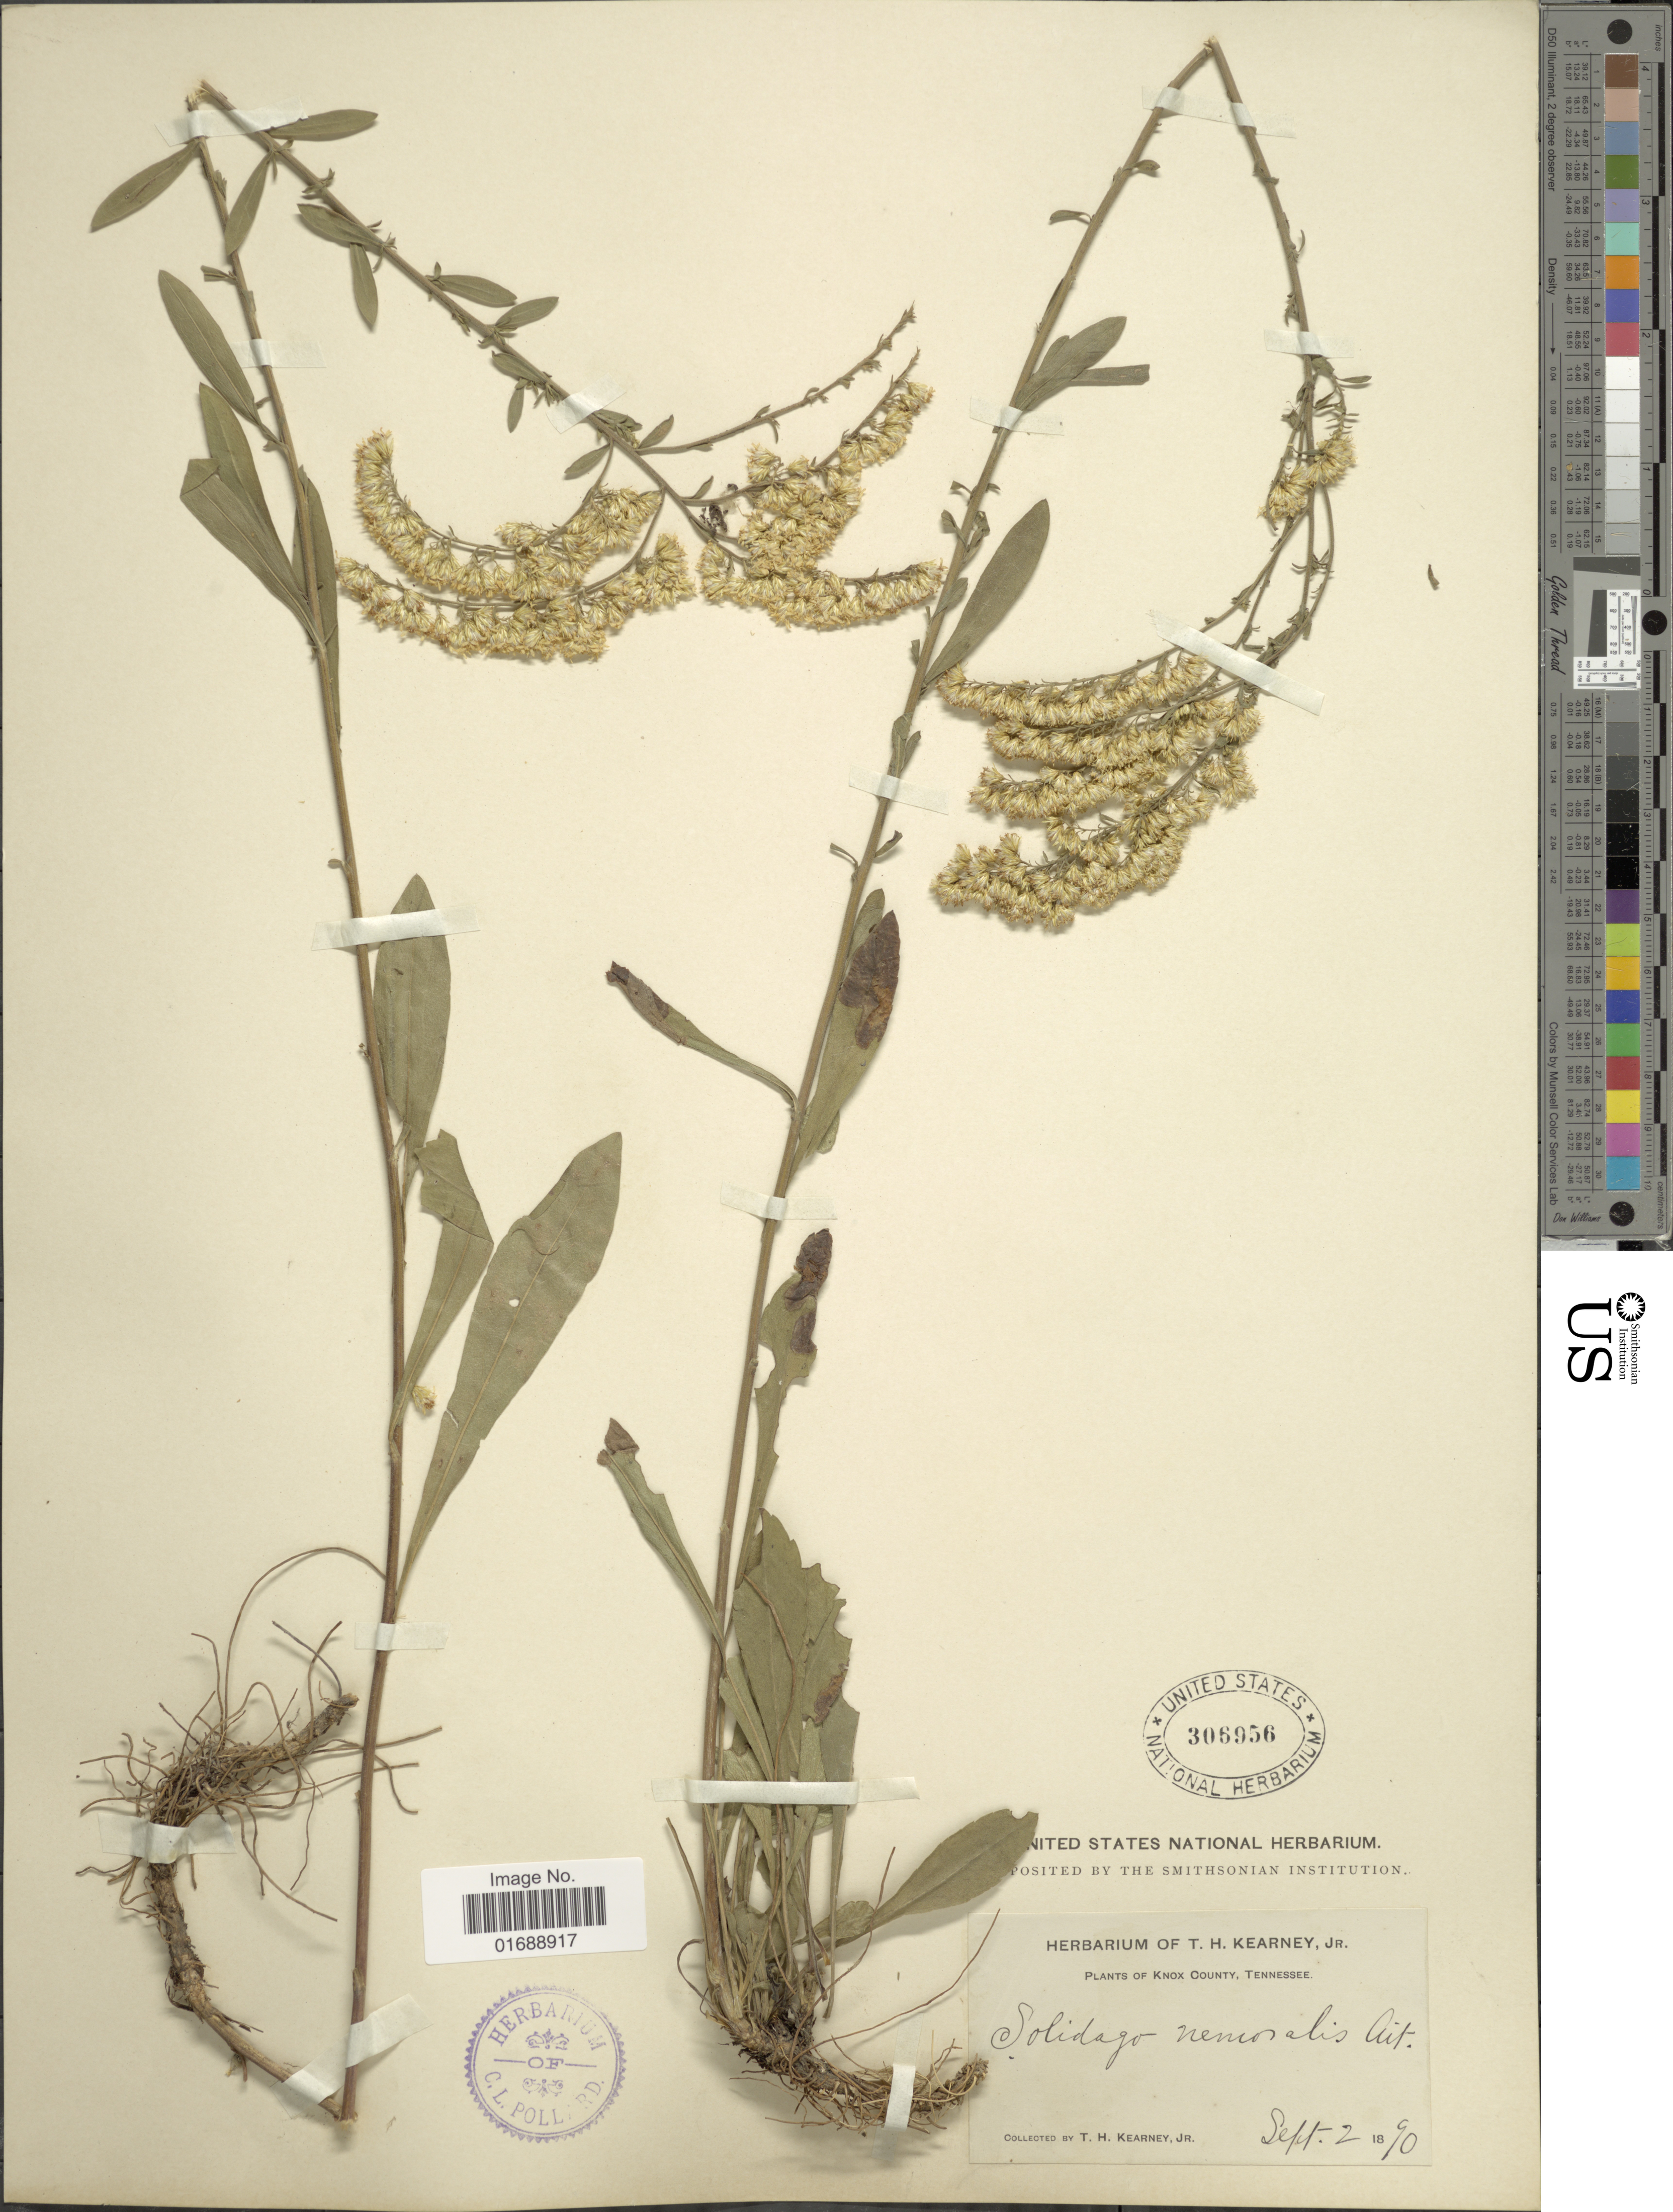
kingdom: Plantae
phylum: Tracheophyta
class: Magnoliopsida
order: Asterales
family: Asteraceae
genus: Solidago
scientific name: Solidago nemoralis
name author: Aiton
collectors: T. H. Kearney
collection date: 1890-09-02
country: United States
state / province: Tennessee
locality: Knox County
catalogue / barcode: US 306956